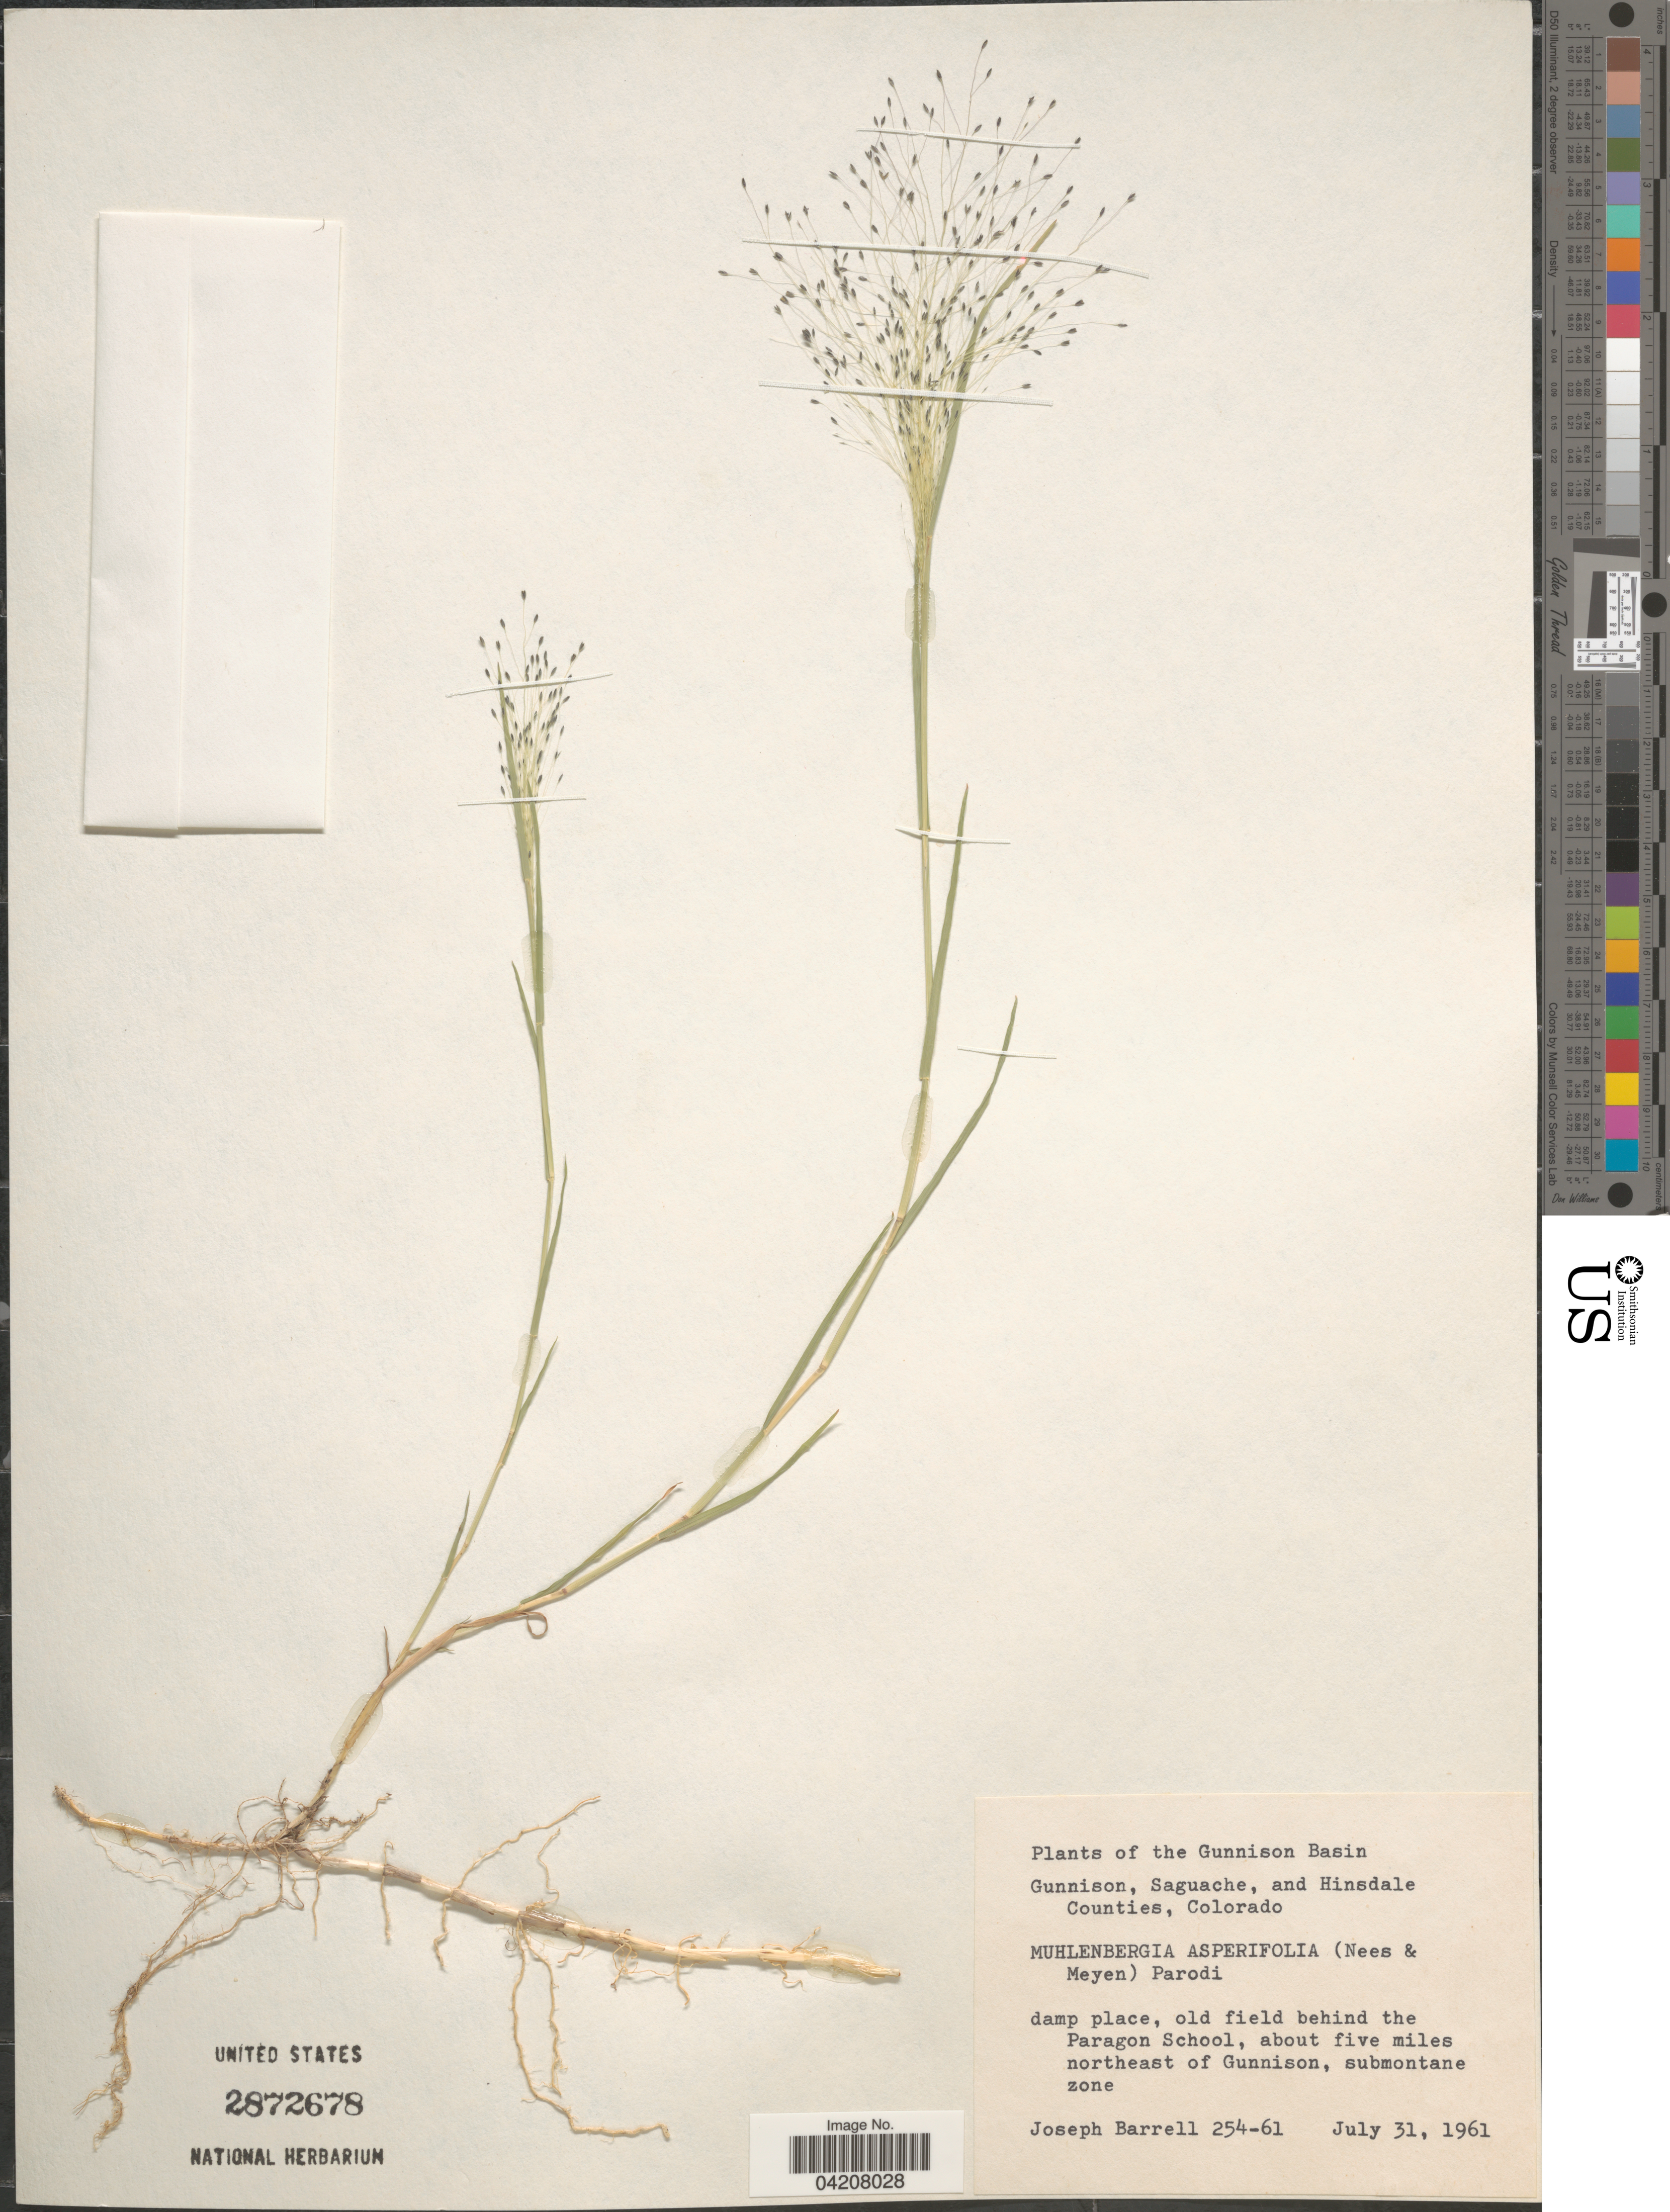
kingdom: Plantae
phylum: Tracheophyta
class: Liliopsida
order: Poales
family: Poaceae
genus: Muhlenbergia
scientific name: Muhlenbergia asperifolia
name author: (Nees & Meyen ex Trin.) Parodi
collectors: J. Barrell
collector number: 254-61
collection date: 1961-07-31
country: United States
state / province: Colorado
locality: The Gunnison Basin. Gunnison County. Old field behind the Paragon School, about five miles northeast of Gunnison, submontane zone.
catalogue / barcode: US 2872678